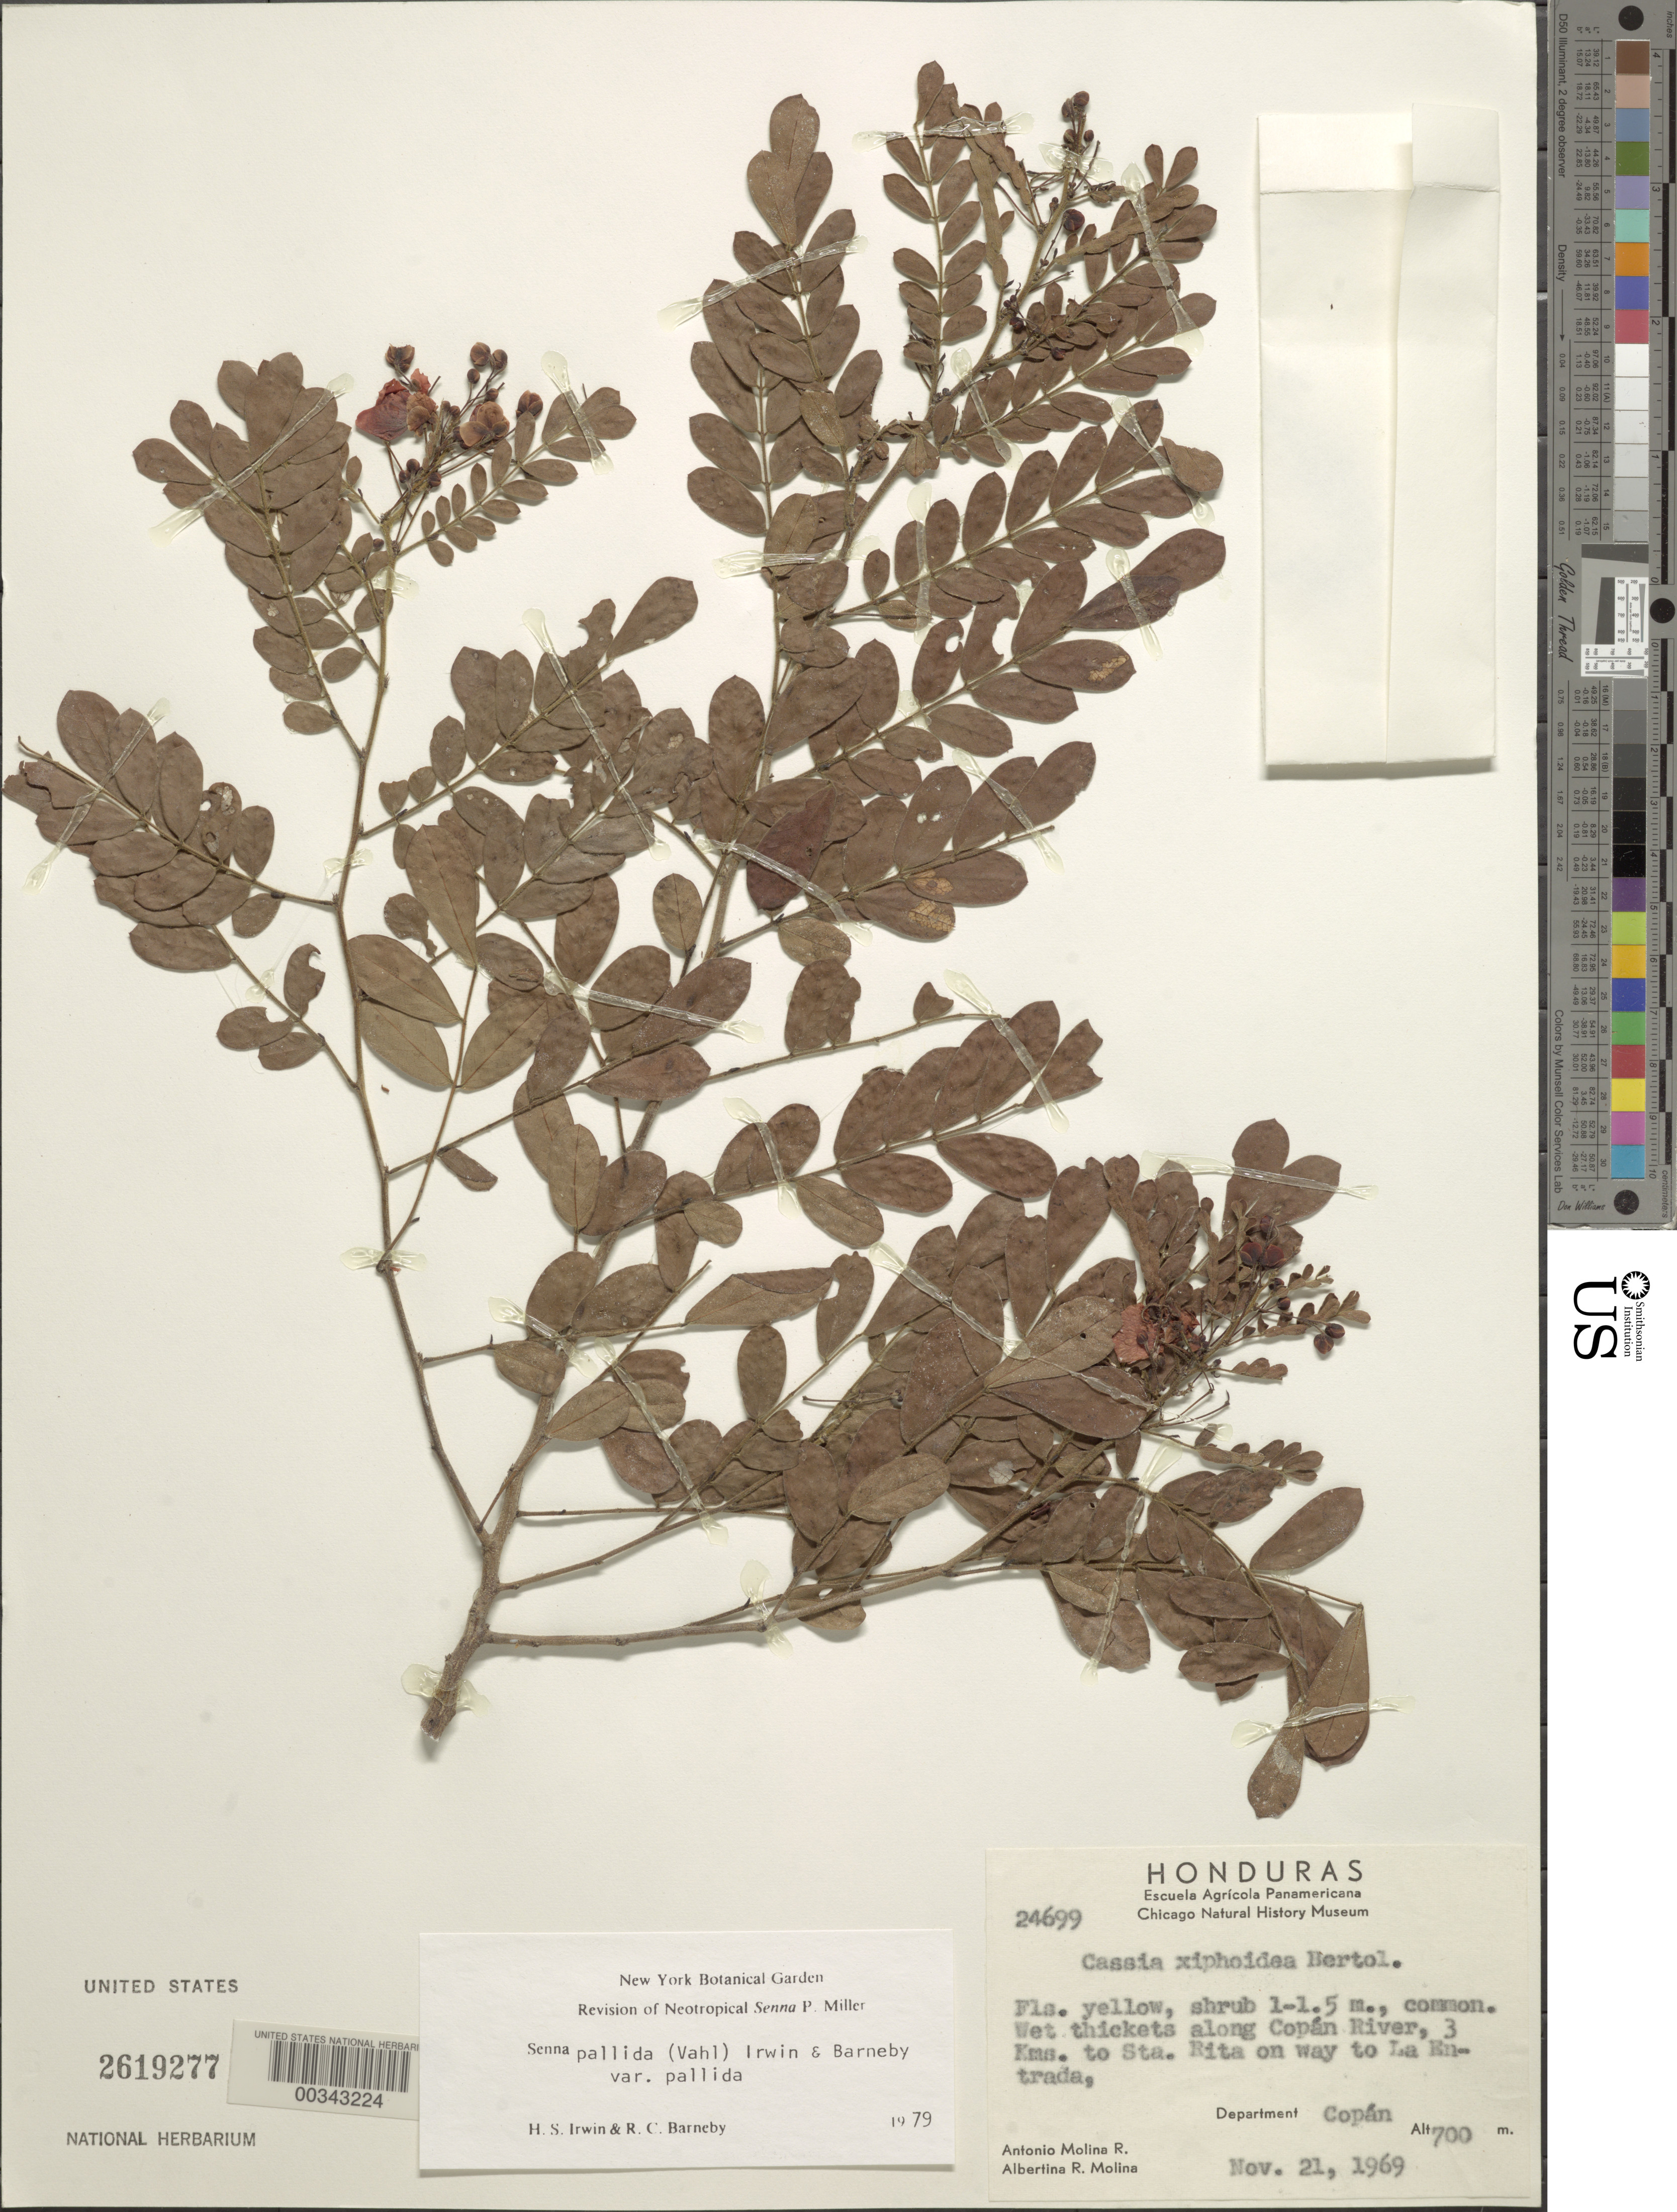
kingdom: Plantae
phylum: Tracheophyta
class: Magnoliopsida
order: Fabales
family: Fabaceae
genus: Senna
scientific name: Senna pallida var. pallida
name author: (Vahl) H.S. Irwin & Barneby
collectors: A. Molina R. & A. Molina R.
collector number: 24699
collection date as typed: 21 Nov 1969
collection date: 1969-11-21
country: Honduras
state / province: Copán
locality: Along Copán River, 3 km to Sta. Rita on way to La Entrada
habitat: Wet thickets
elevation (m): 700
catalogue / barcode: US 2619277